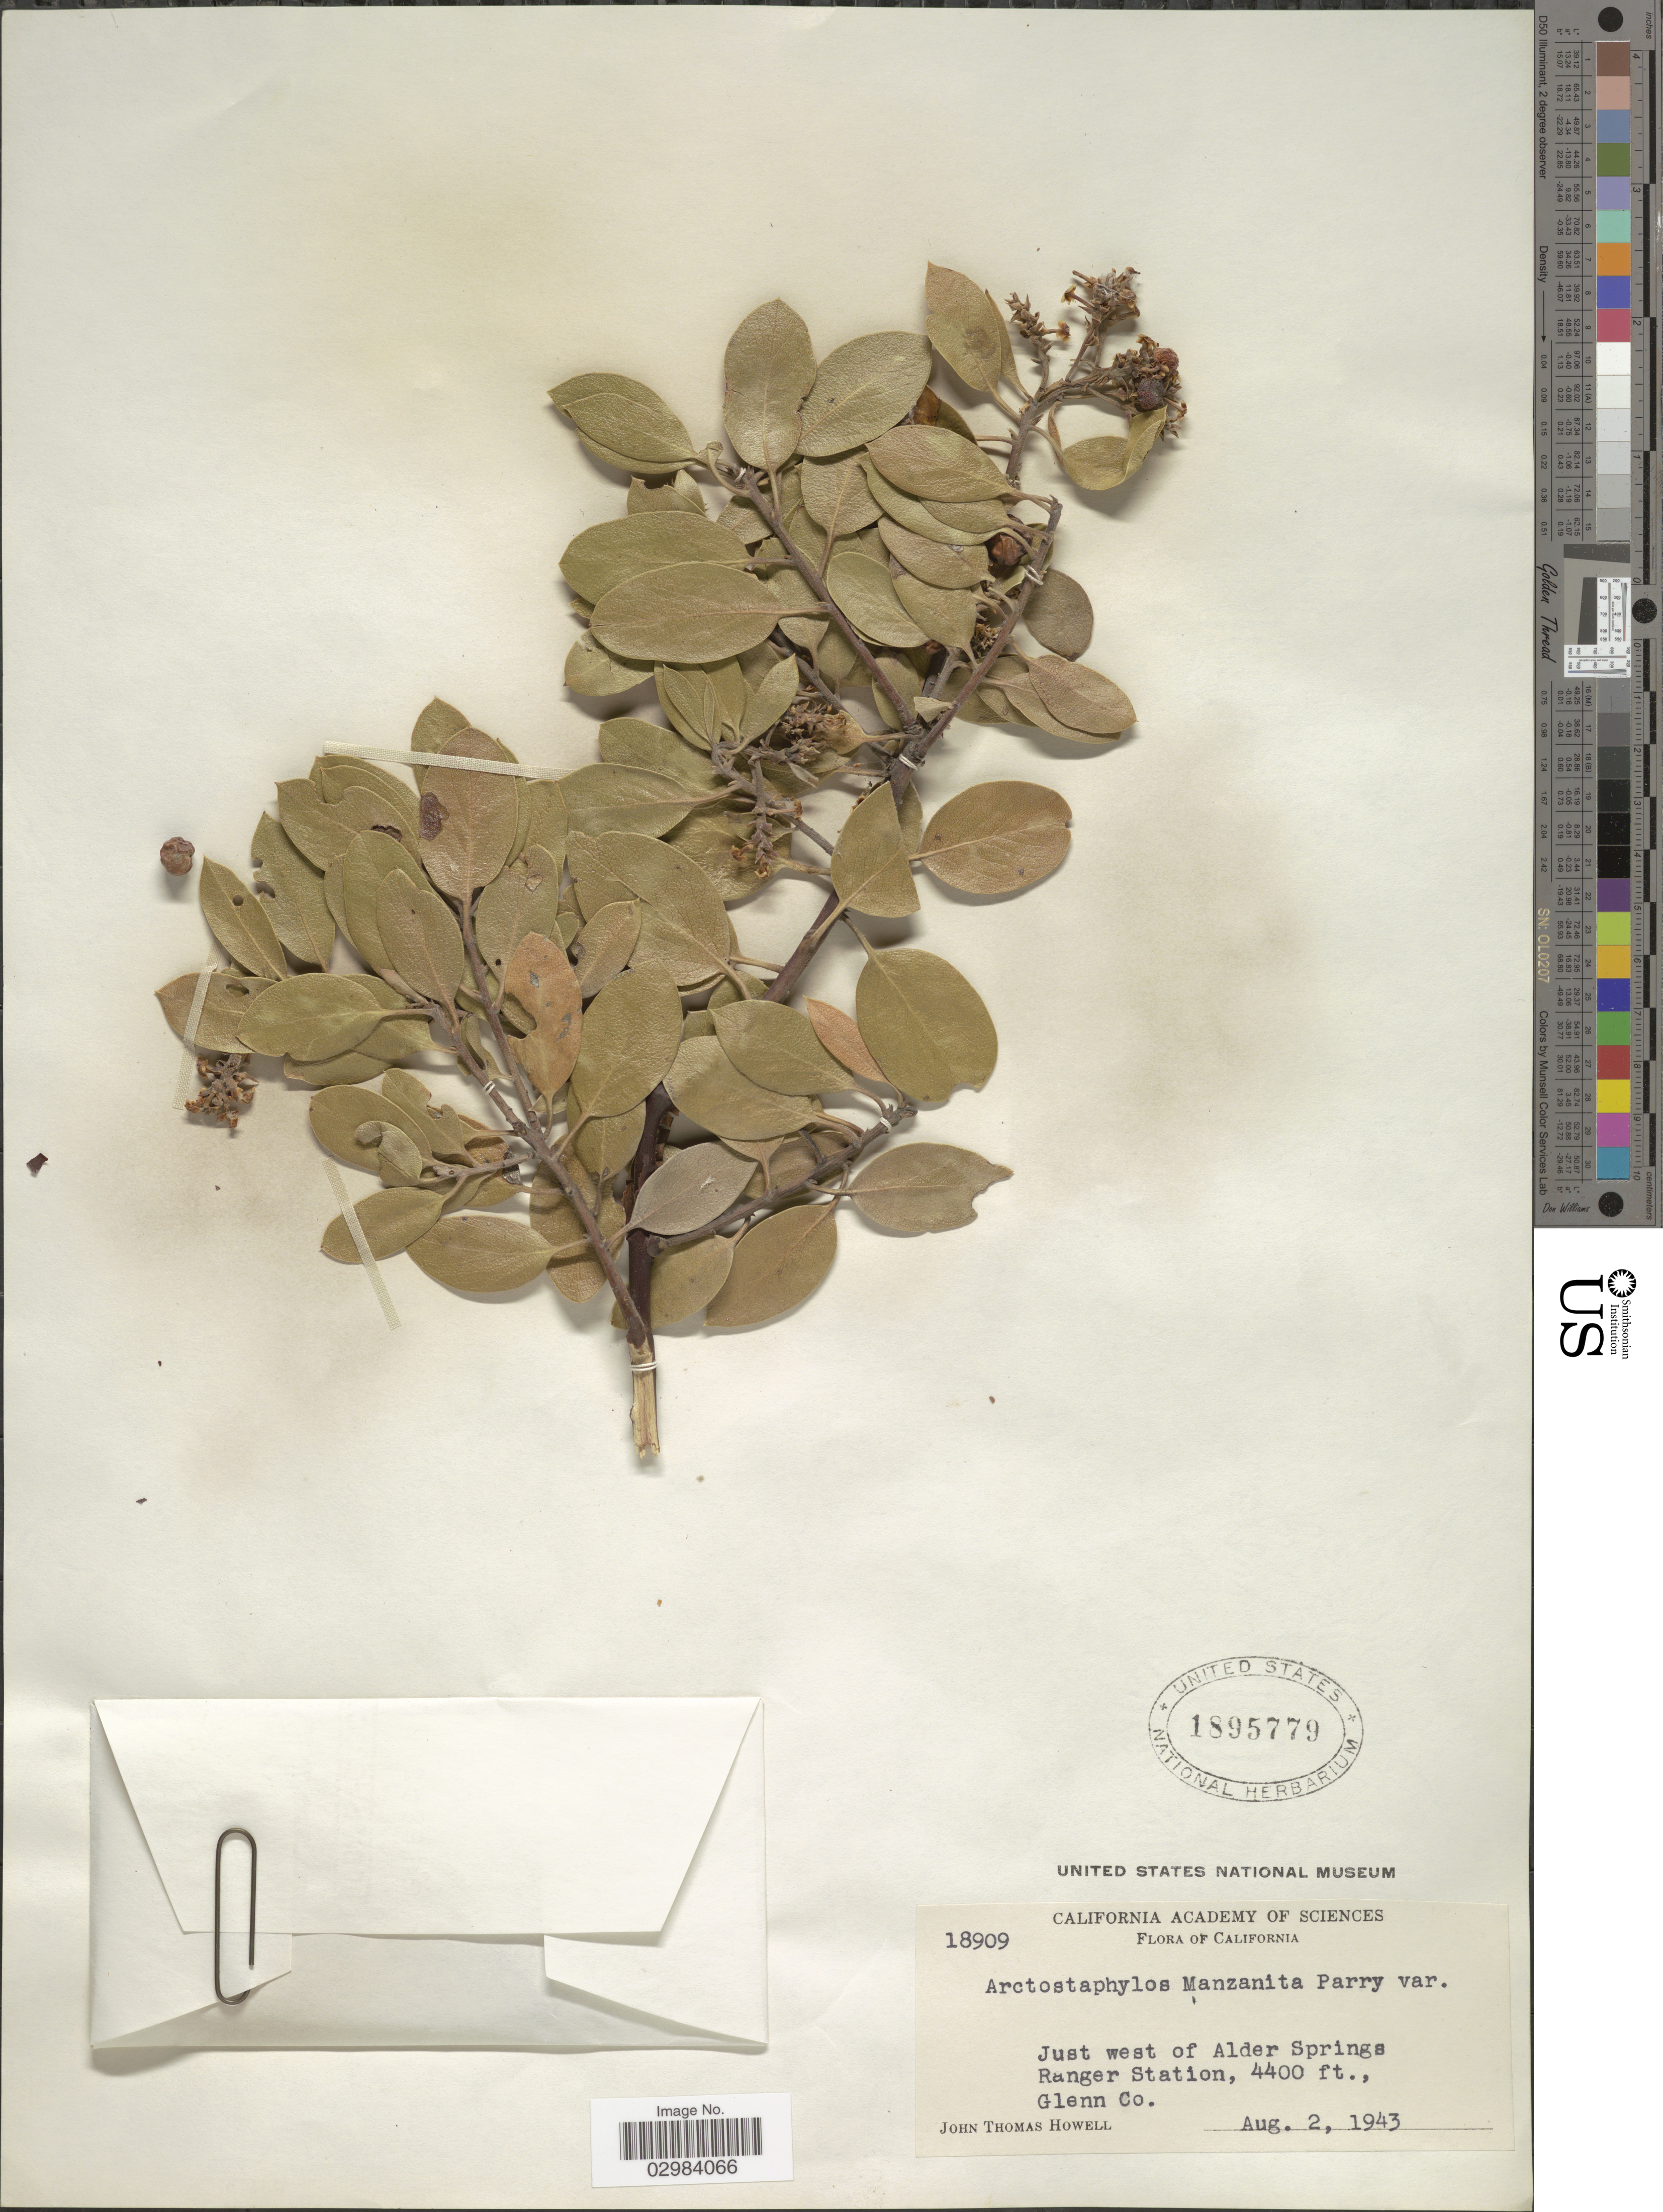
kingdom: Plantae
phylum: Tracheophyta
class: Magnoliopsida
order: Ericales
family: Ericaceae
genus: Arctostaphylos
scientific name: Arctostaphylos manzanita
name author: Parry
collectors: J. T. Howell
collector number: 18909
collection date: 1943-08-02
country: United States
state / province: California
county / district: Glenn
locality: Just west of Alder Springs Ranger Station, Glenn Co.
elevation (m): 1341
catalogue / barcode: US 1895779